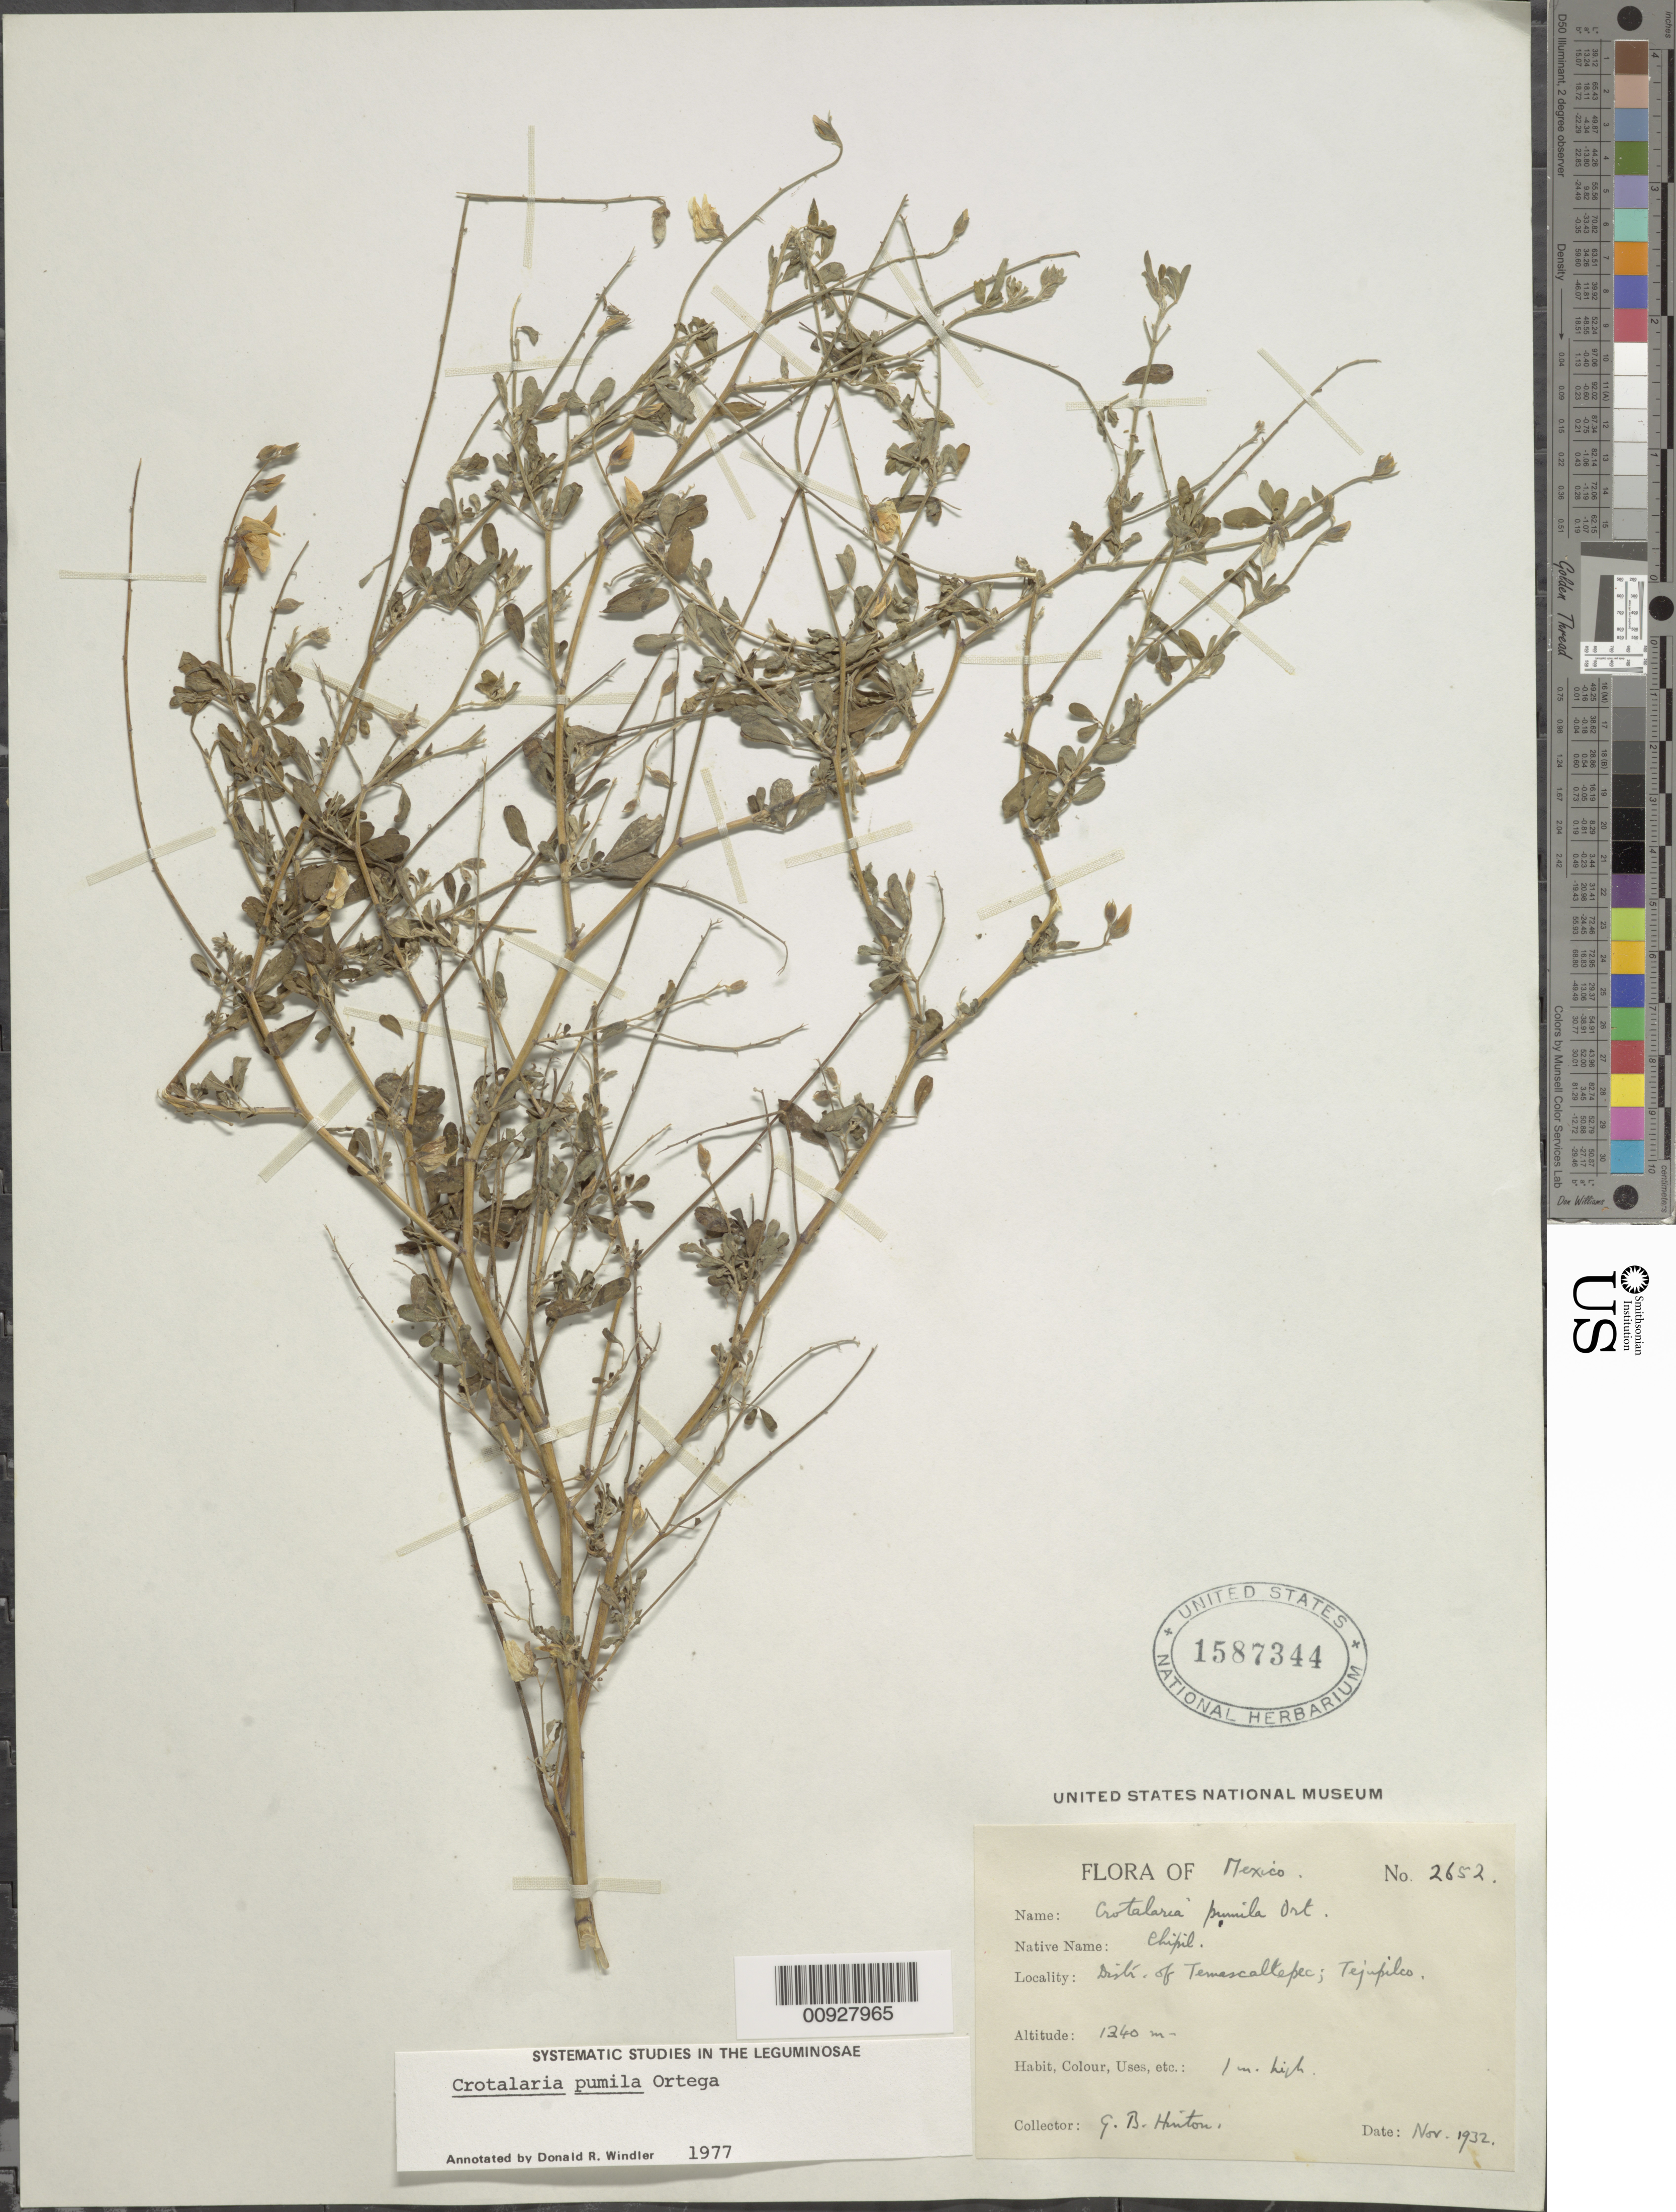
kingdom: Plantae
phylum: Tracheophyta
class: Magnoliopsida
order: Fabales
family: Fabaceae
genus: Crotalaria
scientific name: Crotalaria pumila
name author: Ortega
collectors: G. B. Hinton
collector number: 2652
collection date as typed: Nov 1932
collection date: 1932-11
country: Mexico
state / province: México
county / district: Temascaltepec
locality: State of Mexico: Distr. of Temascaltepec; Tejupilco.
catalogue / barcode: US 1587344